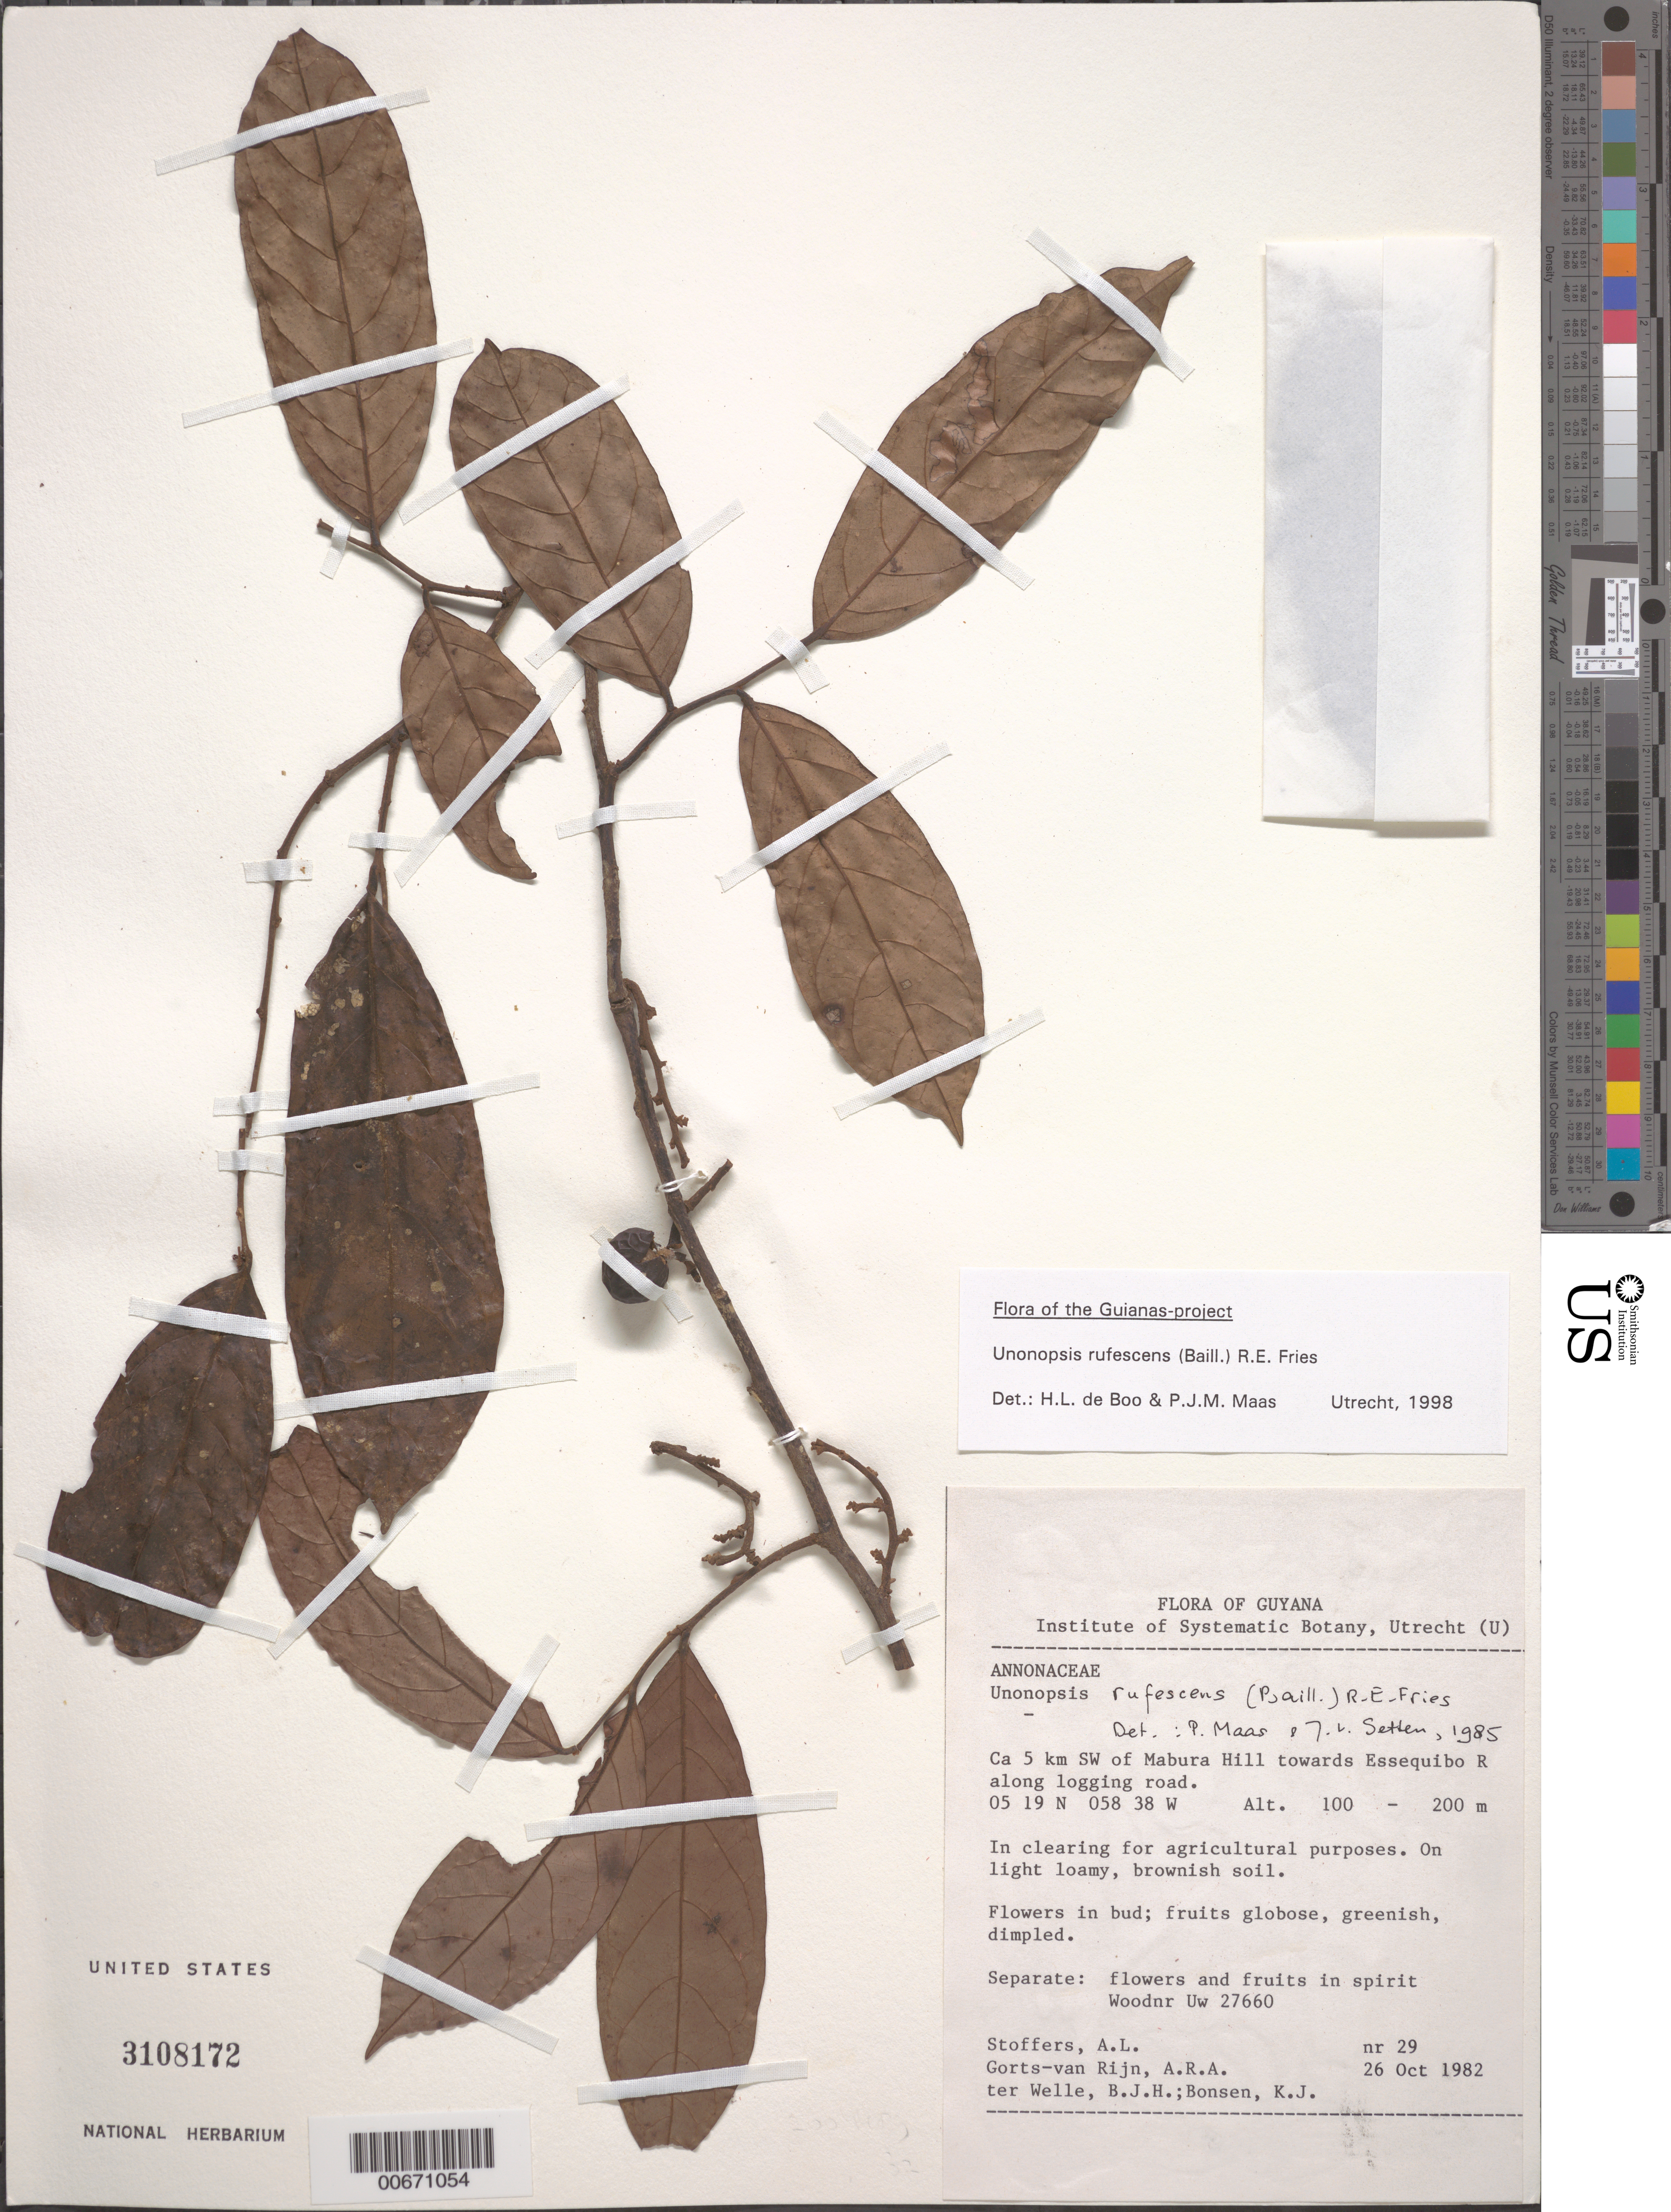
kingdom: Plantae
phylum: Tracheophyta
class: Magnoliopsida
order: Magnoliales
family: Annonaceae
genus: Unonopsis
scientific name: Unonopsis rufescens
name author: (Baill.) R.E. Fr.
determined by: de Boo, H. L.; Maas, P. J.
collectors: A. Stoffers, A. .R. A. Görts-van Rijn, B. Welle & K. Bonsen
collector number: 29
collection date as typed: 26-Oct-82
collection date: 1982-10-26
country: Guyana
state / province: U. Demerara-Berbice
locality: Mabura Hill, 5 km SW of, towards Essequibo R.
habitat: Clearing for agricultural purposes on light, loamy soil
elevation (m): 100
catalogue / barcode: US 3108172